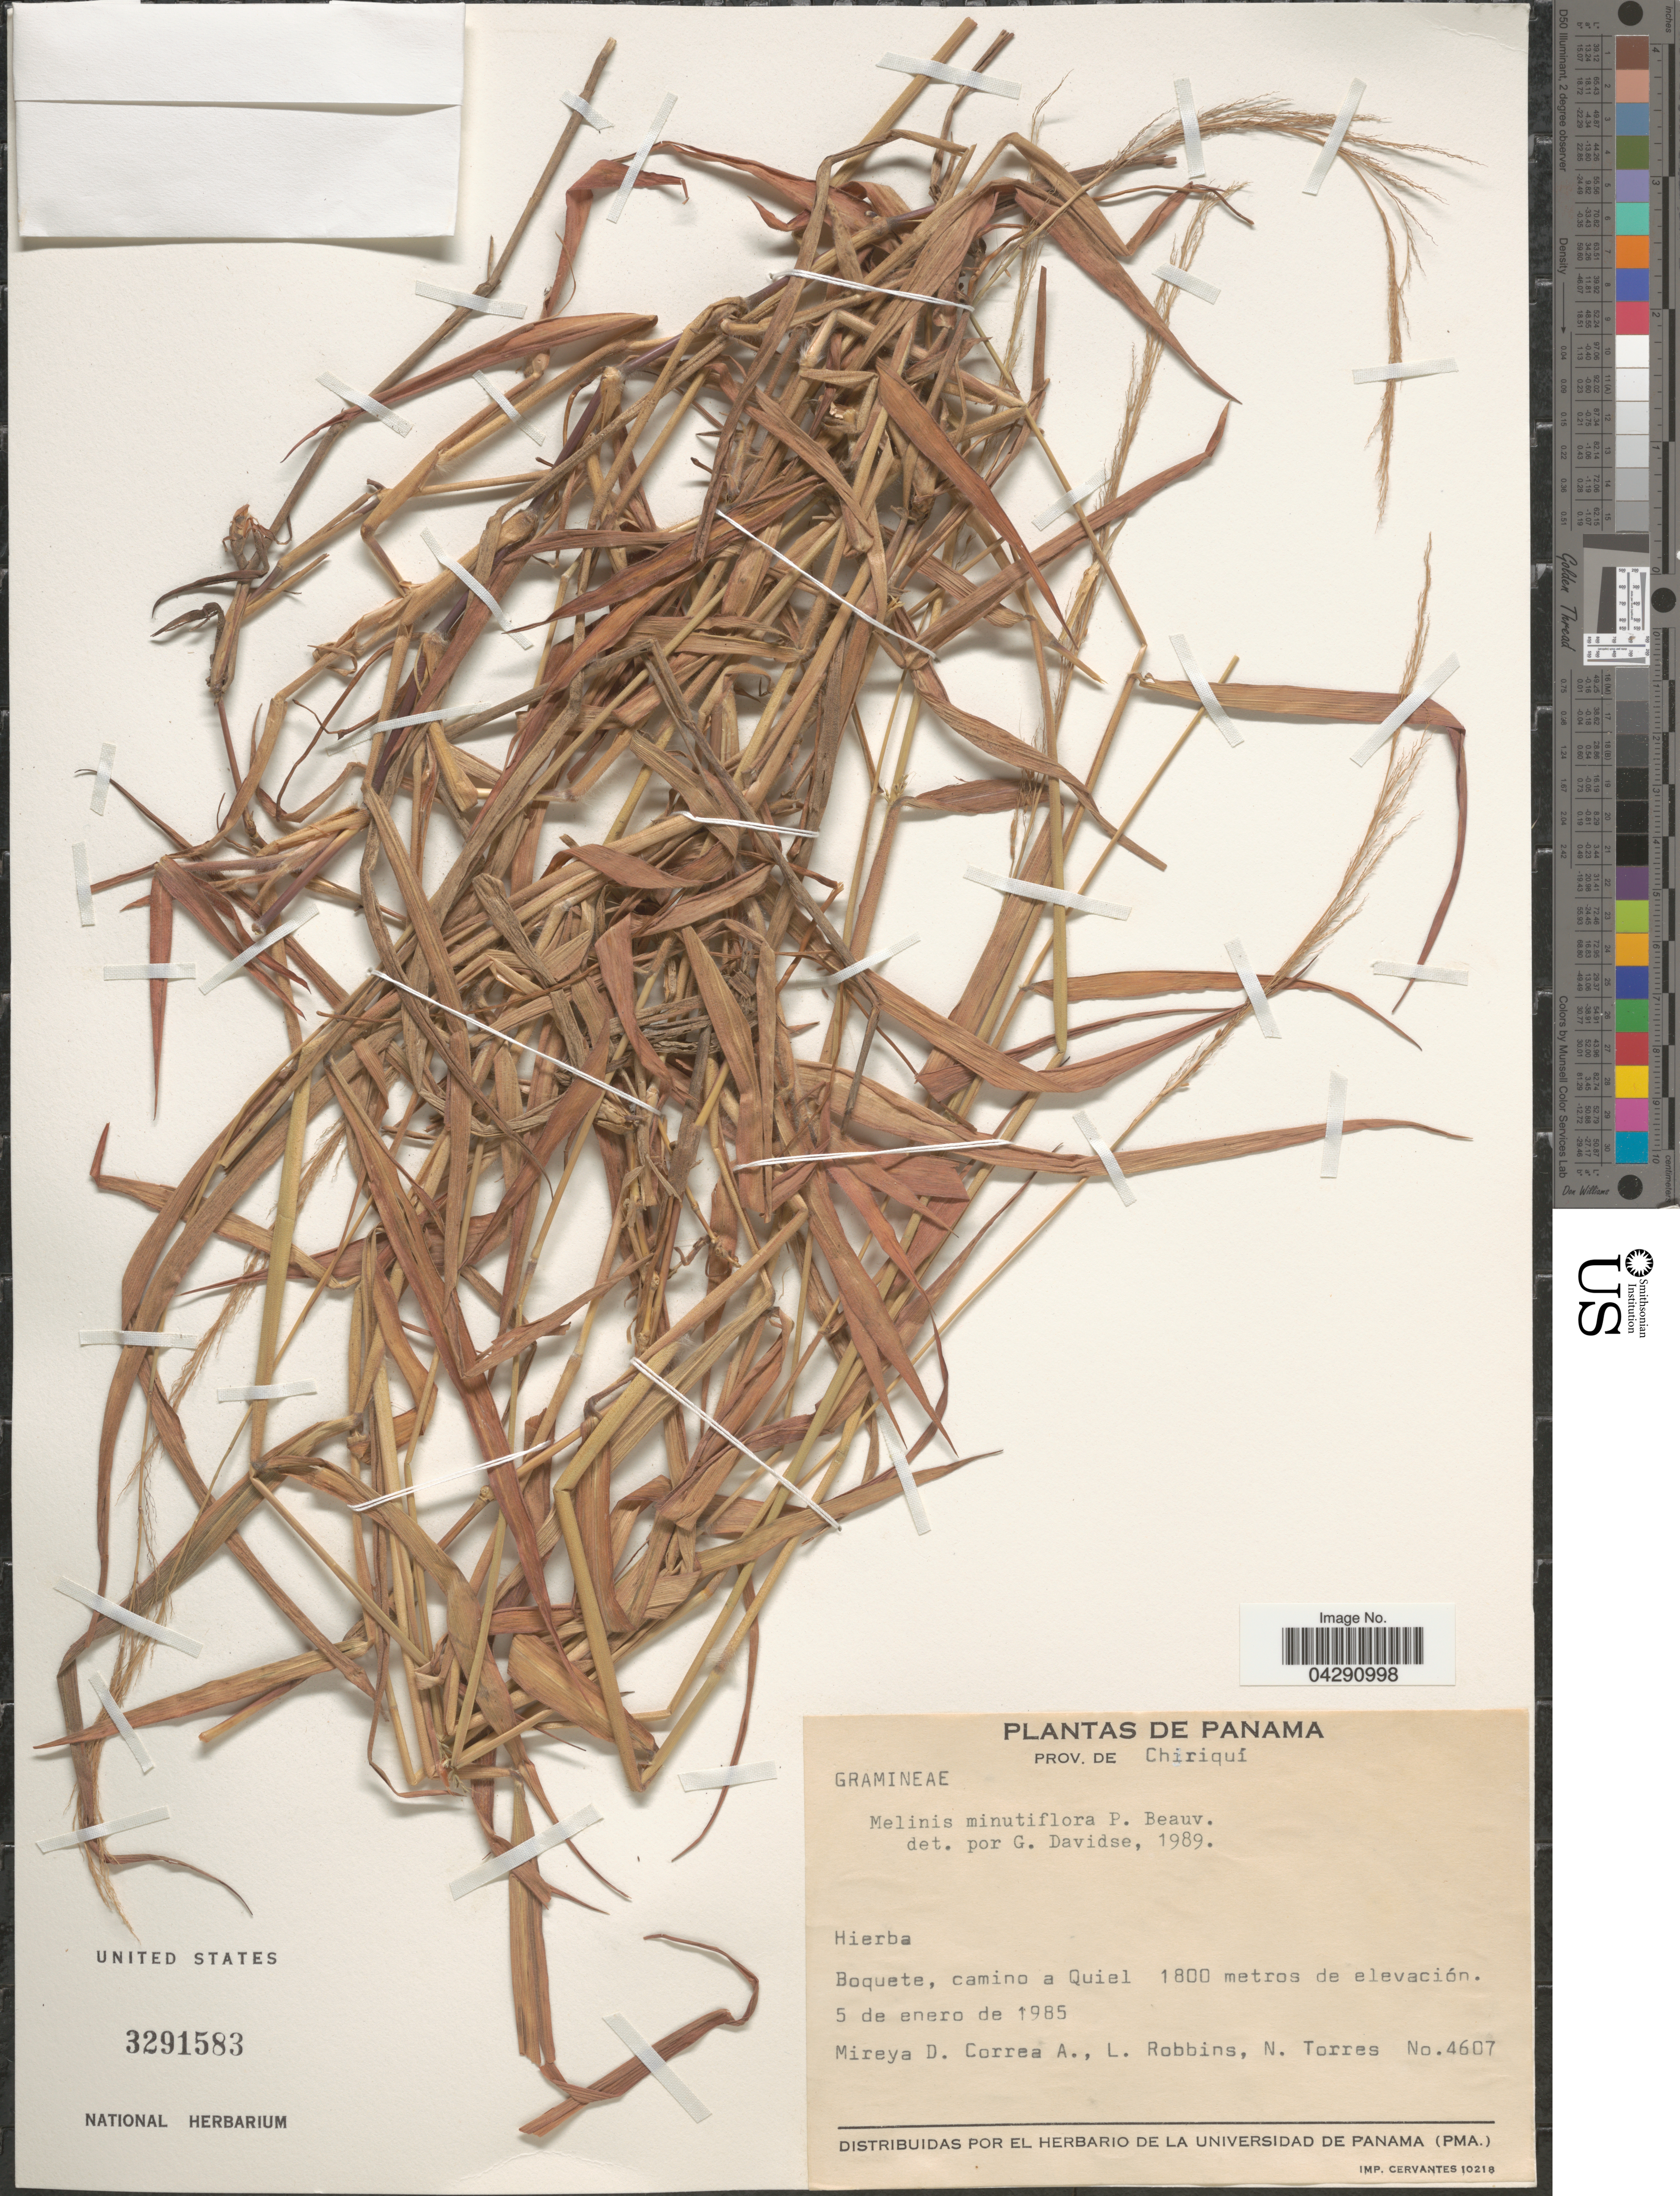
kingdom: Plantae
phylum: Tracheophyta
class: Liliopsida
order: Poales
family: Poaceae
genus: Melinis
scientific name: Melinis minutiflora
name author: P. Beauv.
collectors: M. D. Corrêa-A., L. Robbins & N. Torres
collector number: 4607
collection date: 1985-01-05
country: Panama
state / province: Chiriqui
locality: Hierba. Boquete, camino a Quiel.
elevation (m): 1800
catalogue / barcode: US 3291583